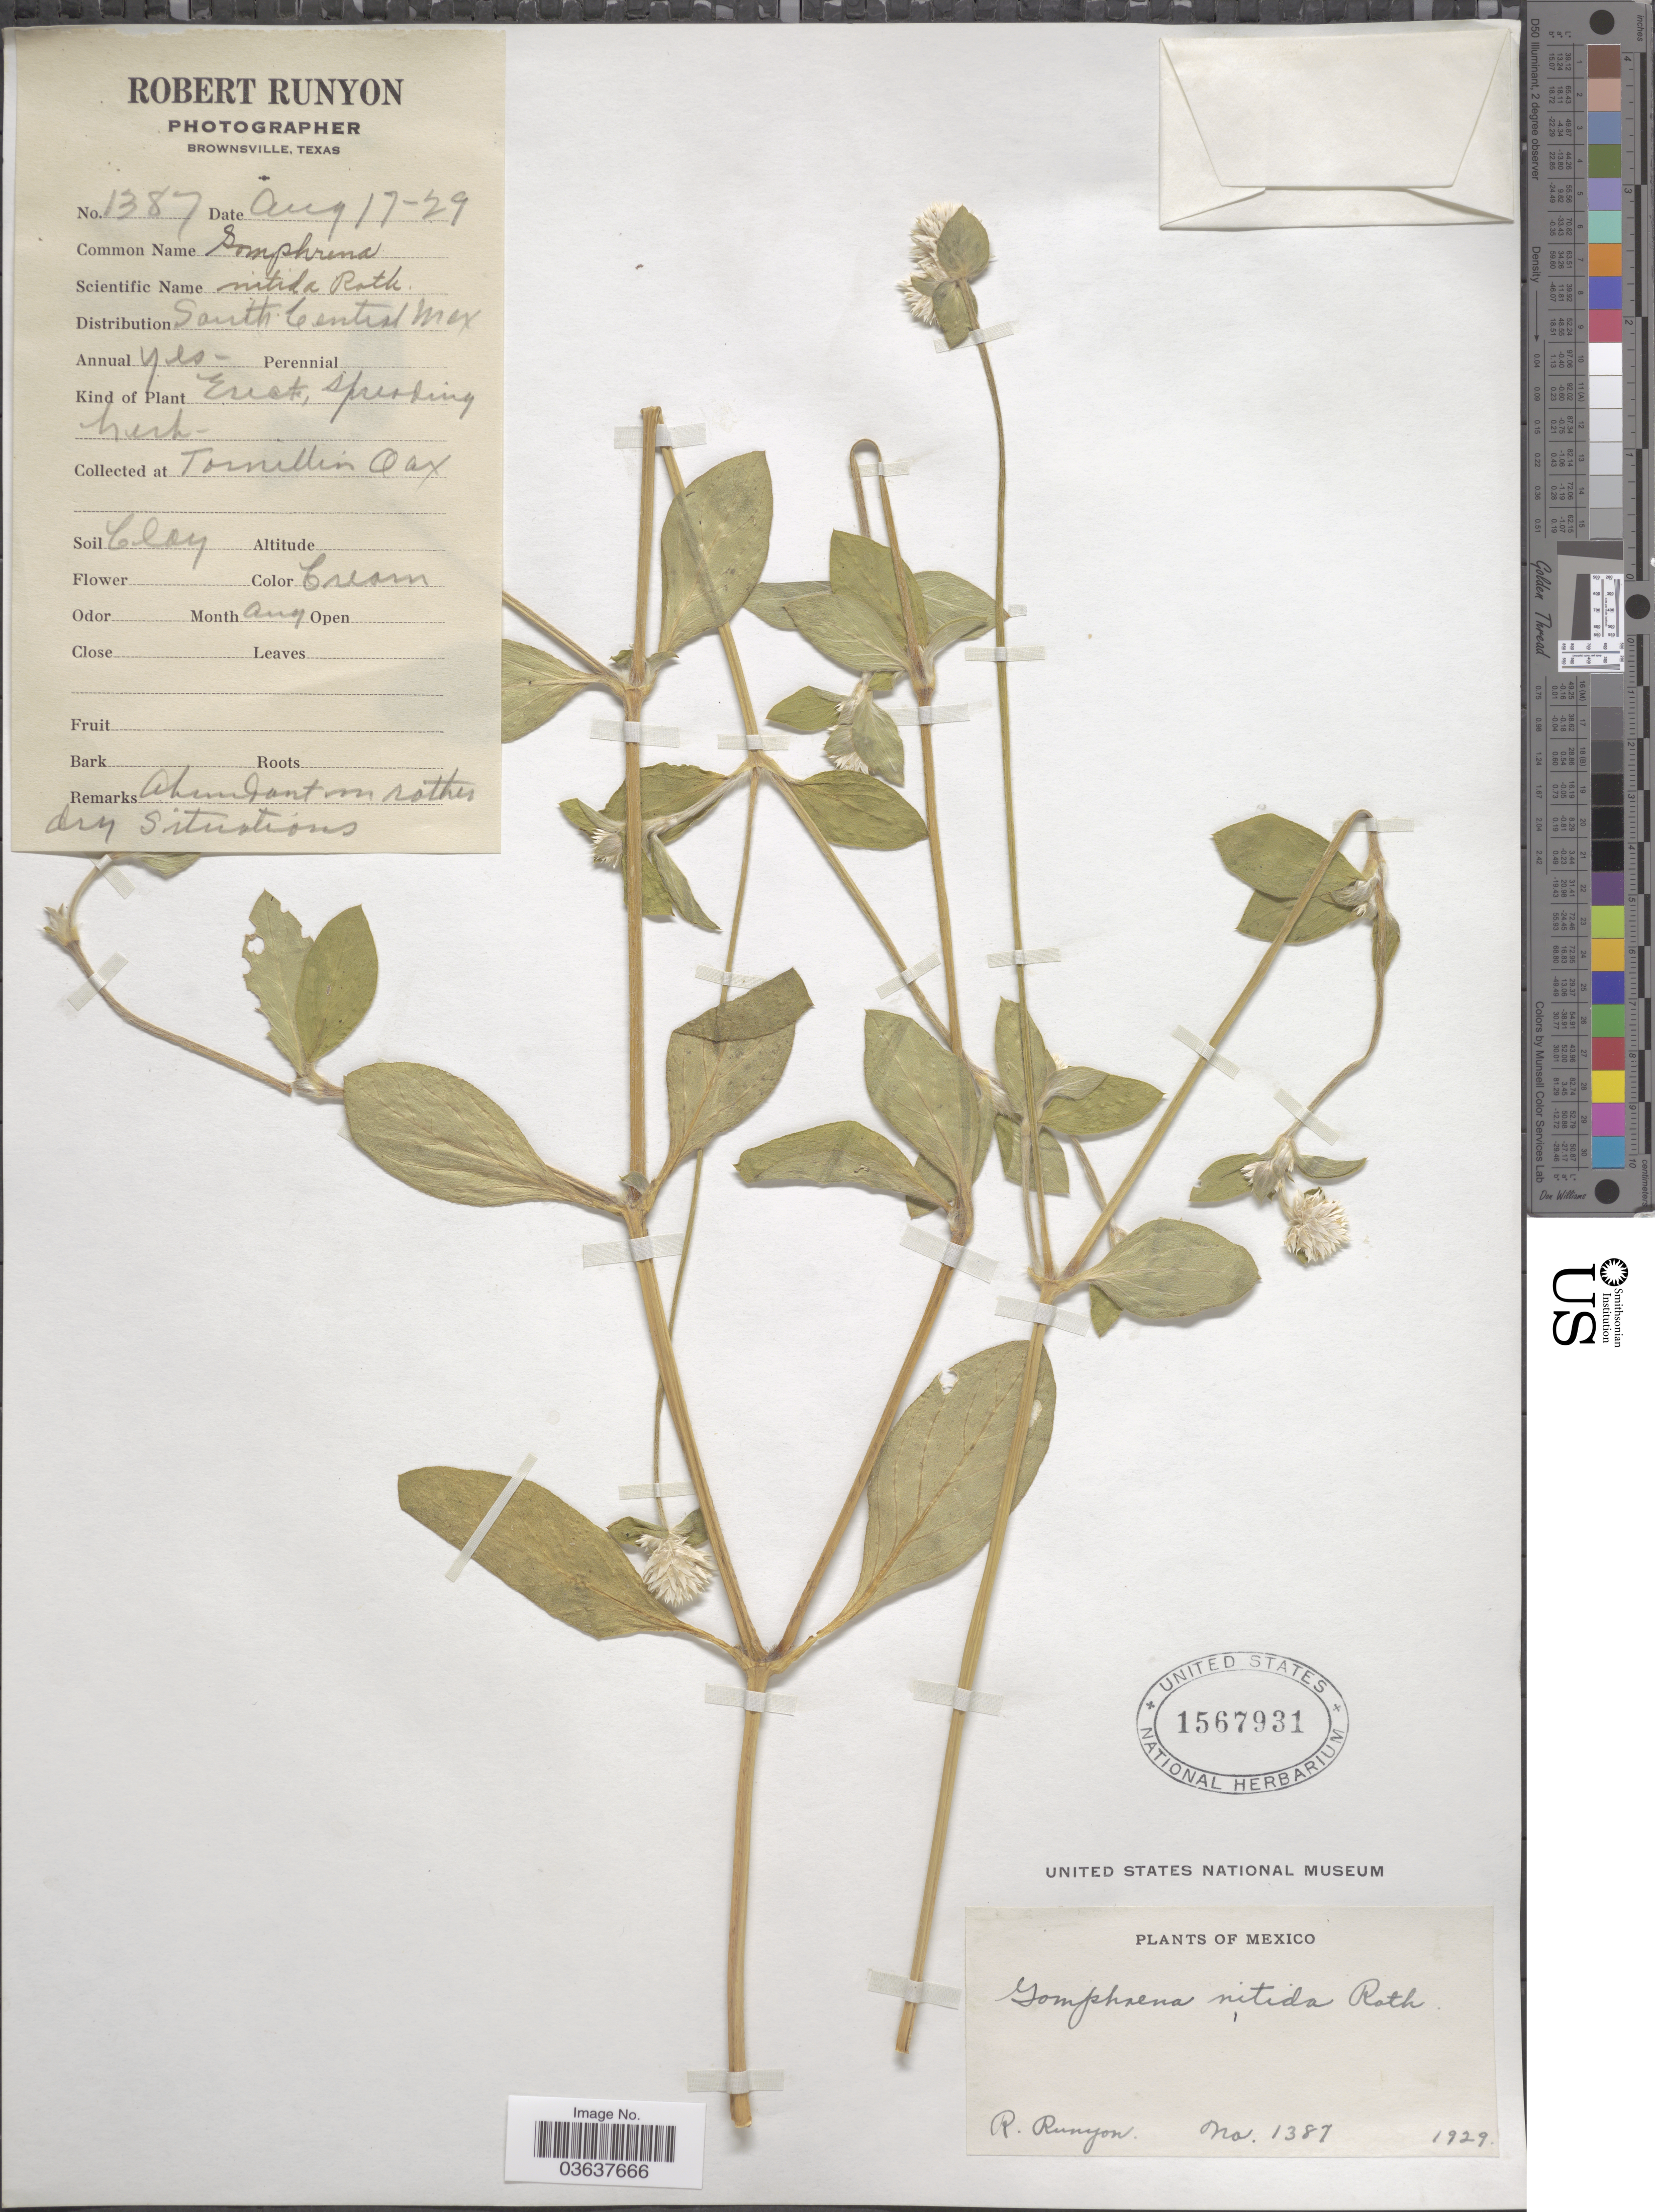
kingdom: Plantae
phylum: Tracheophyta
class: Magnoliopsida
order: Caryophyllales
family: Amaranthaceae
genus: Gomphrena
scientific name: Gomphrena nitida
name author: Rothr.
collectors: R. Runyon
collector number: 1387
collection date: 1929-08-17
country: Mexico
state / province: Oaxaca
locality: Tomillin.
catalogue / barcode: US 1567931